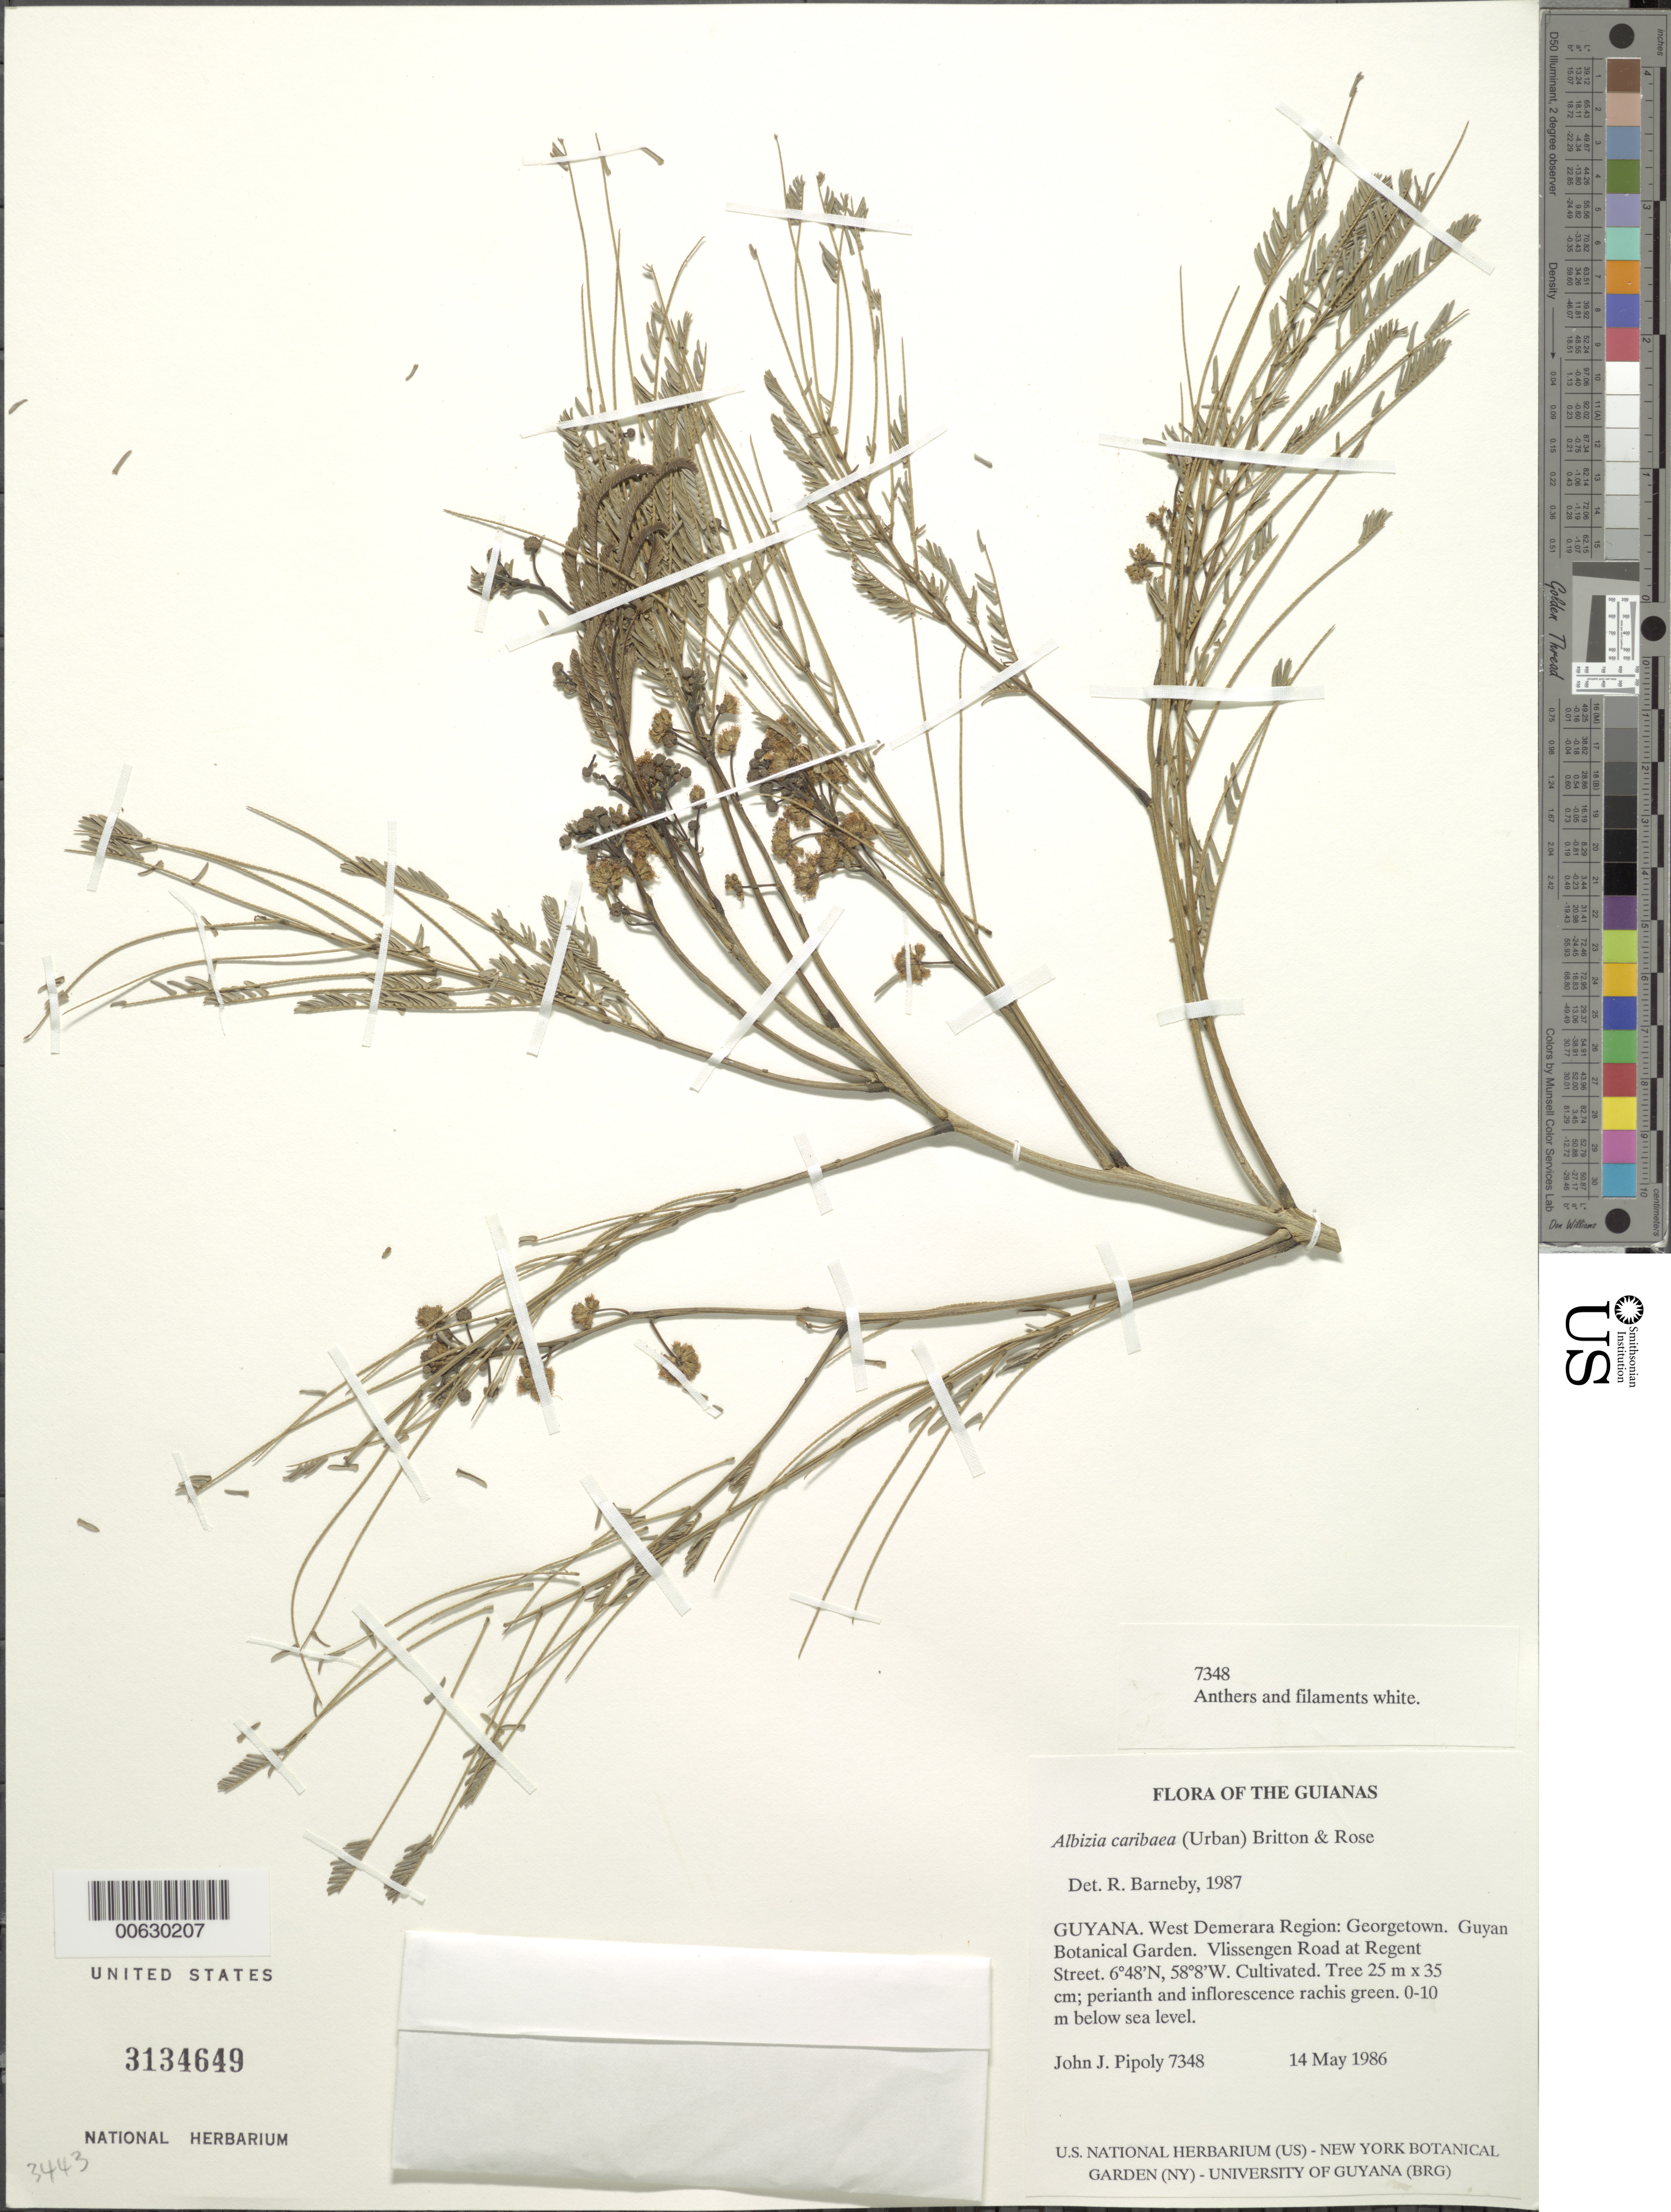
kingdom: Plantae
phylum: Tracheophyta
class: Magnoliopsida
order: Fabales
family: Fabaceae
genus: Pseudalbizzia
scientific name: Pseudalbizzia niopoides var. niopoides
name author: (Spruce ex Benth.) Koenen & Duno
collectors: J. J. Pipoly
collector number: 7348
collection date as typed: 14 May 1986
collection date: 1986-05-14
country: Guyana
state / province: Demerara-Mahaica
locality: Georgetown. Guyana Botanical Garden. Vlissengen Road at Regent Street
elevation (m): -3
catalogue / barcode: US 3134649